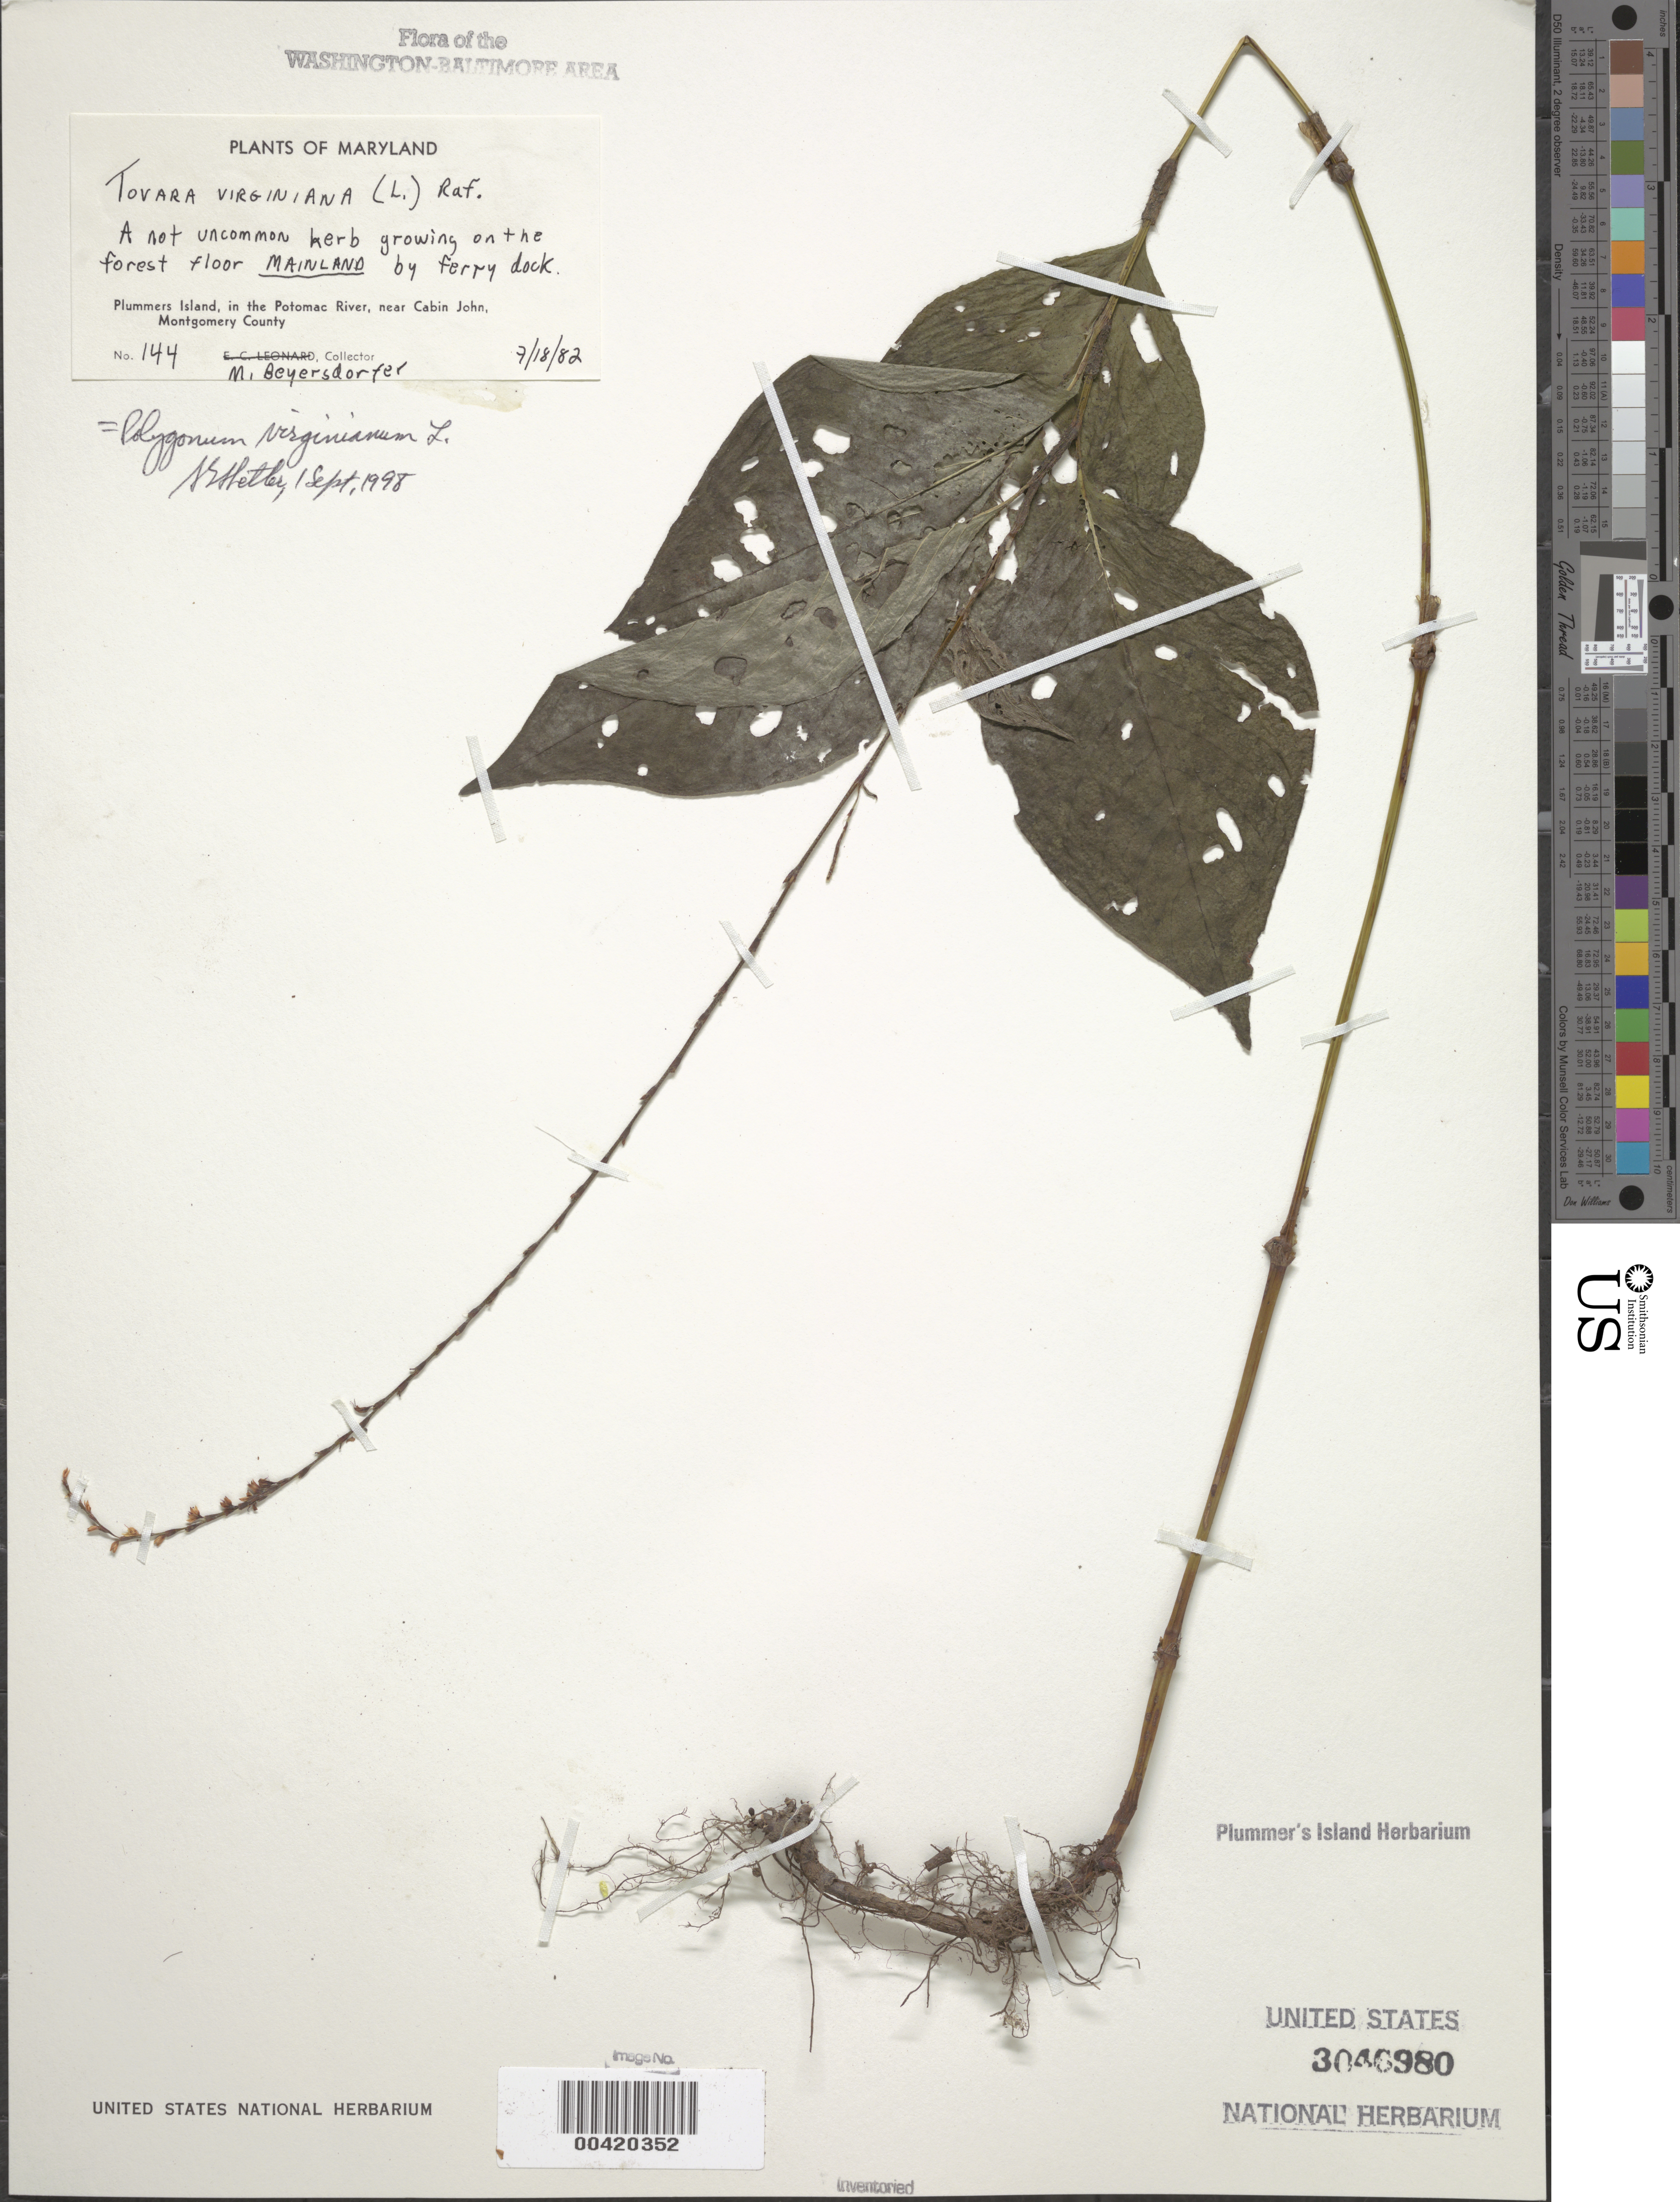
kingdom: Plantae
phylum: Tracheophyta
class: Magnoliopsida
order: Caryophyllales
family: Polygonaceae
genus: Persicaria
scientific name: Persicaria virginiana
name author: (L.) Gaertn.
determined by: Atha, D. E.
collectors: M. Beyersdorfer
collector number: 144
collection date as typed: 18 Jul 1982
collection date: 1982-07-18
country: United States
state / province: Maryland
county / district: Montgomery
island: Plummers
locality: Plummer's Island; by Ferry Dock Plummers Island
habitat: Forest floor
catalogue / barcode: US 3046980